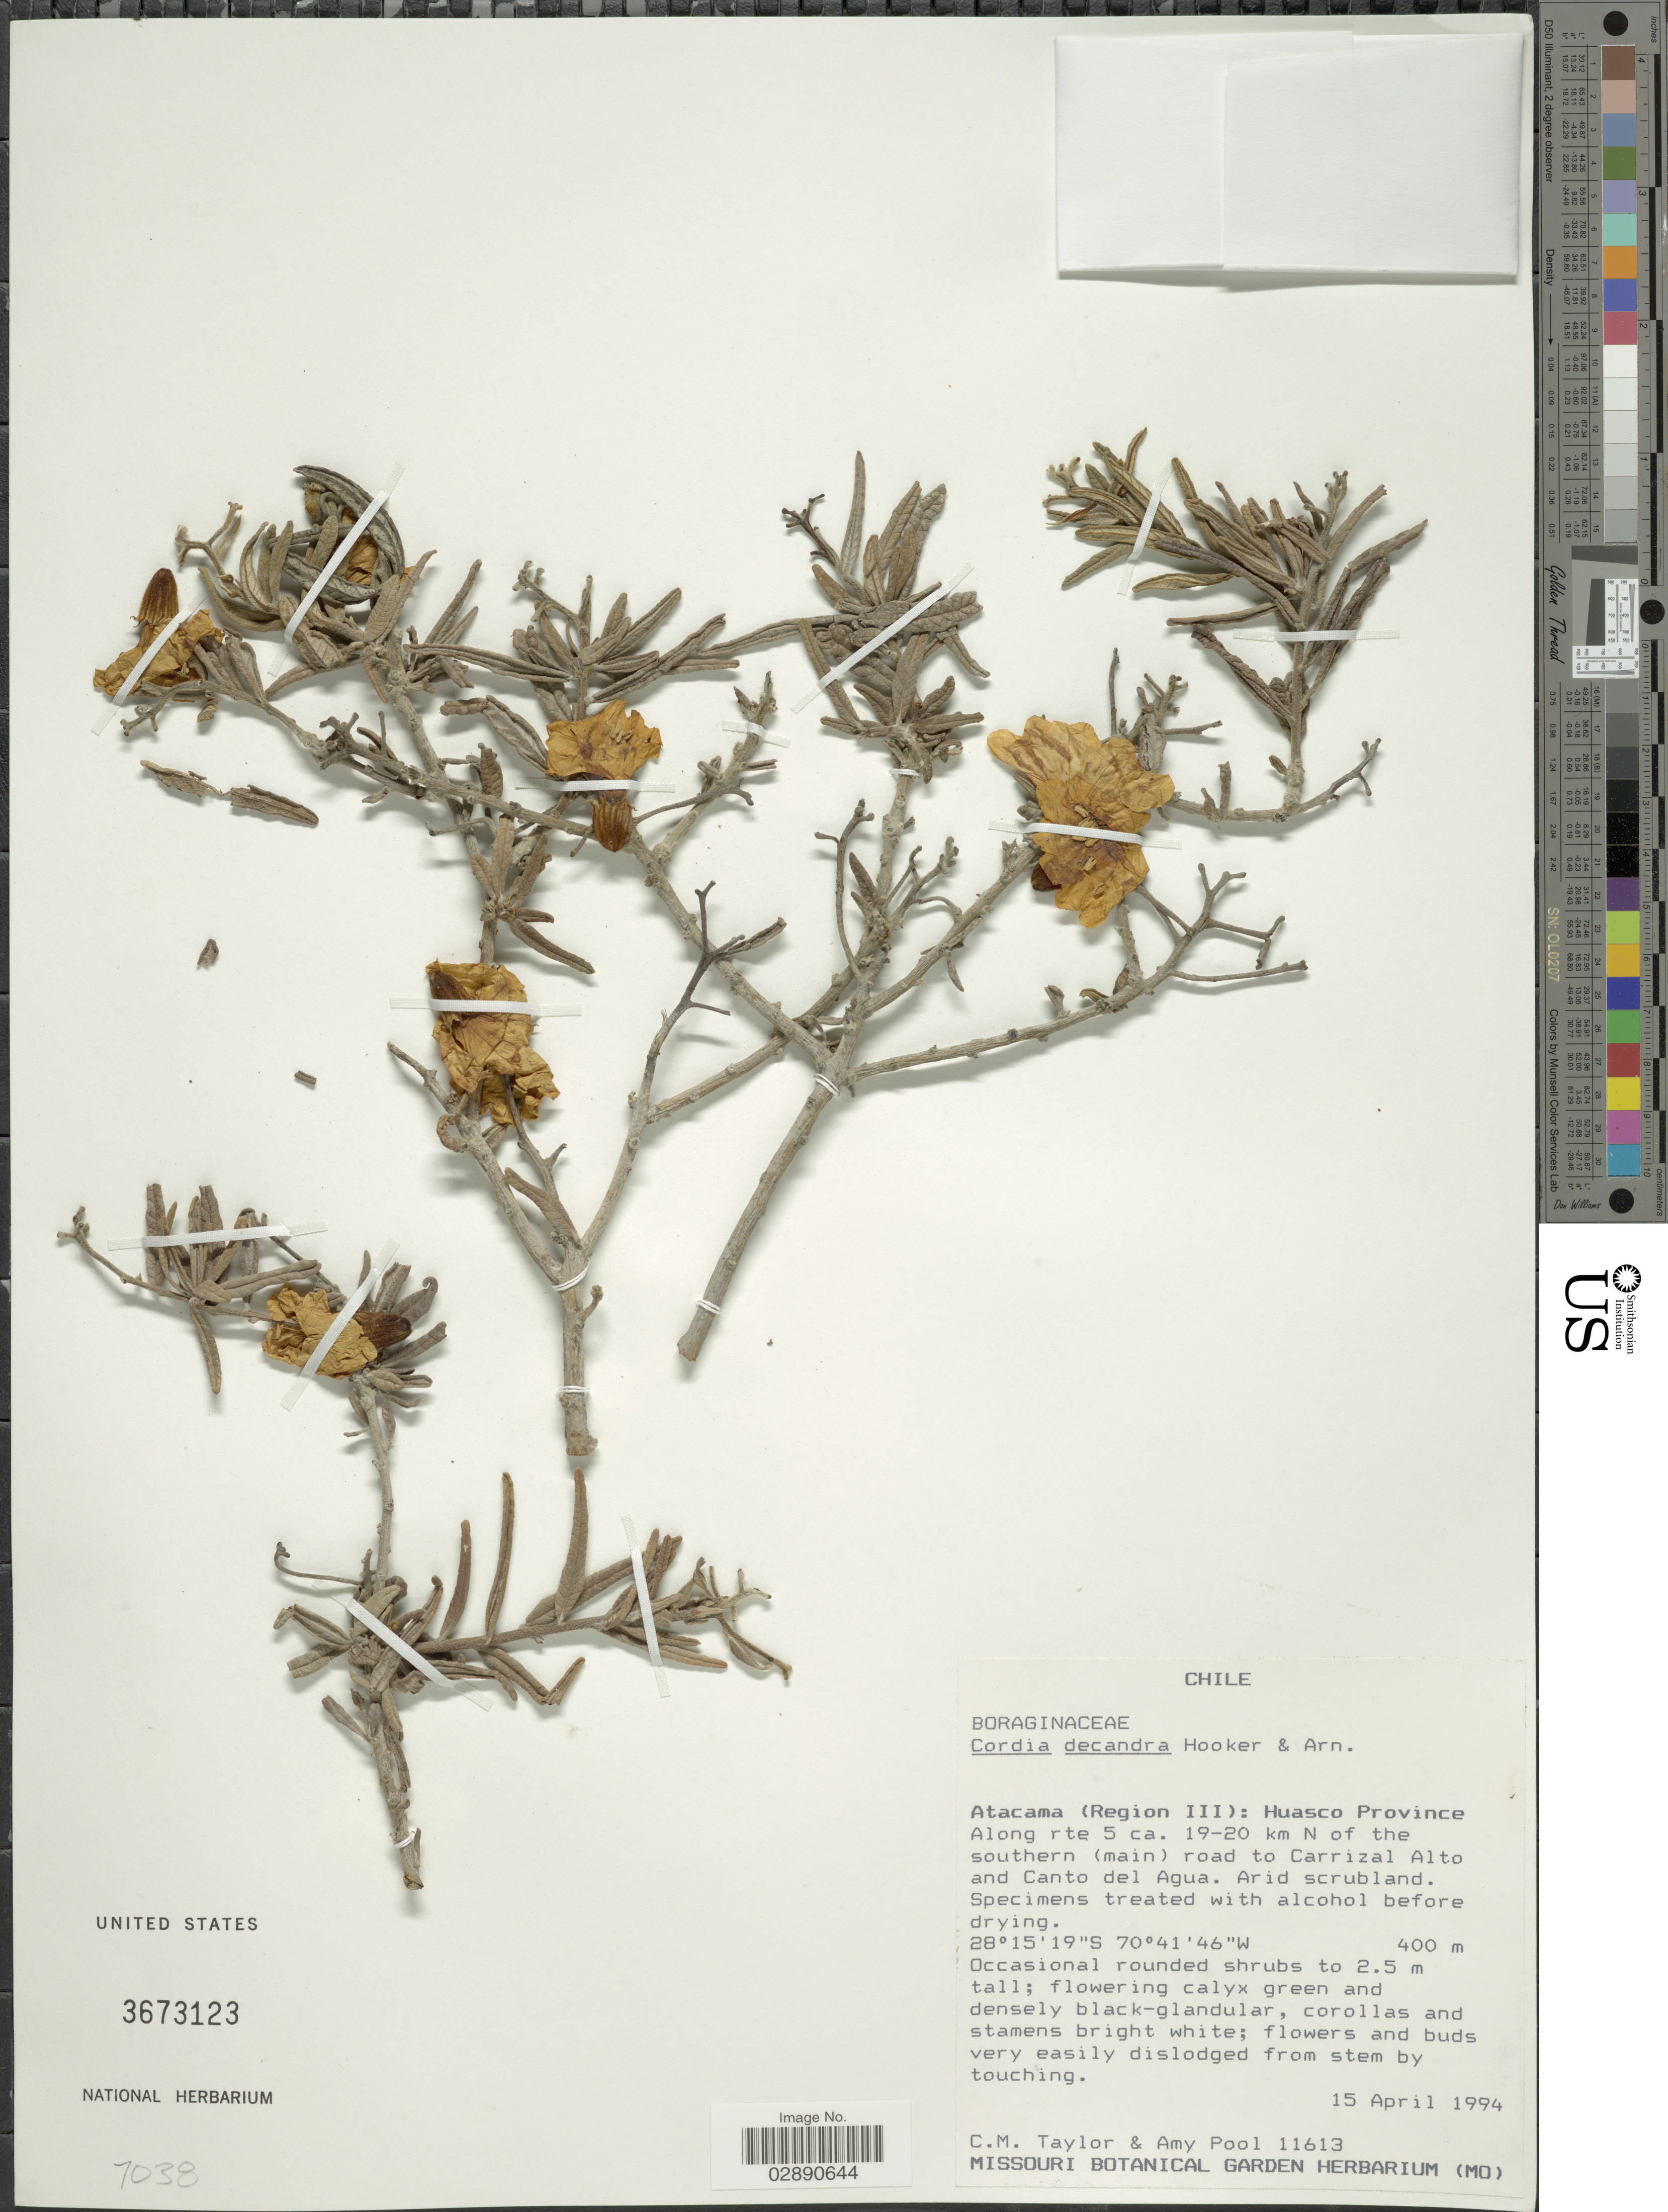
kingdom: Plantae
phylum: Tracheophyta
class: Magnoliopsida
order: Boraginales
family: Cordiaceae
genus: Cordia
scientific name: Cordia decandra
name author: Hook. & Arn.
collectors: C. M. Taylor & A. Pool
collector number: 11613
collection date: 1994-04-15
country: Chile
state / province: Atacama (III)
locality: Atacama (Region III): Huasco Province. Along rte 5 ca. 19-20 km N of the southern (main) road to Carrizal Alto and Canto del Agua.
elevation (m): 400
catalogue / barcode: US 3673123